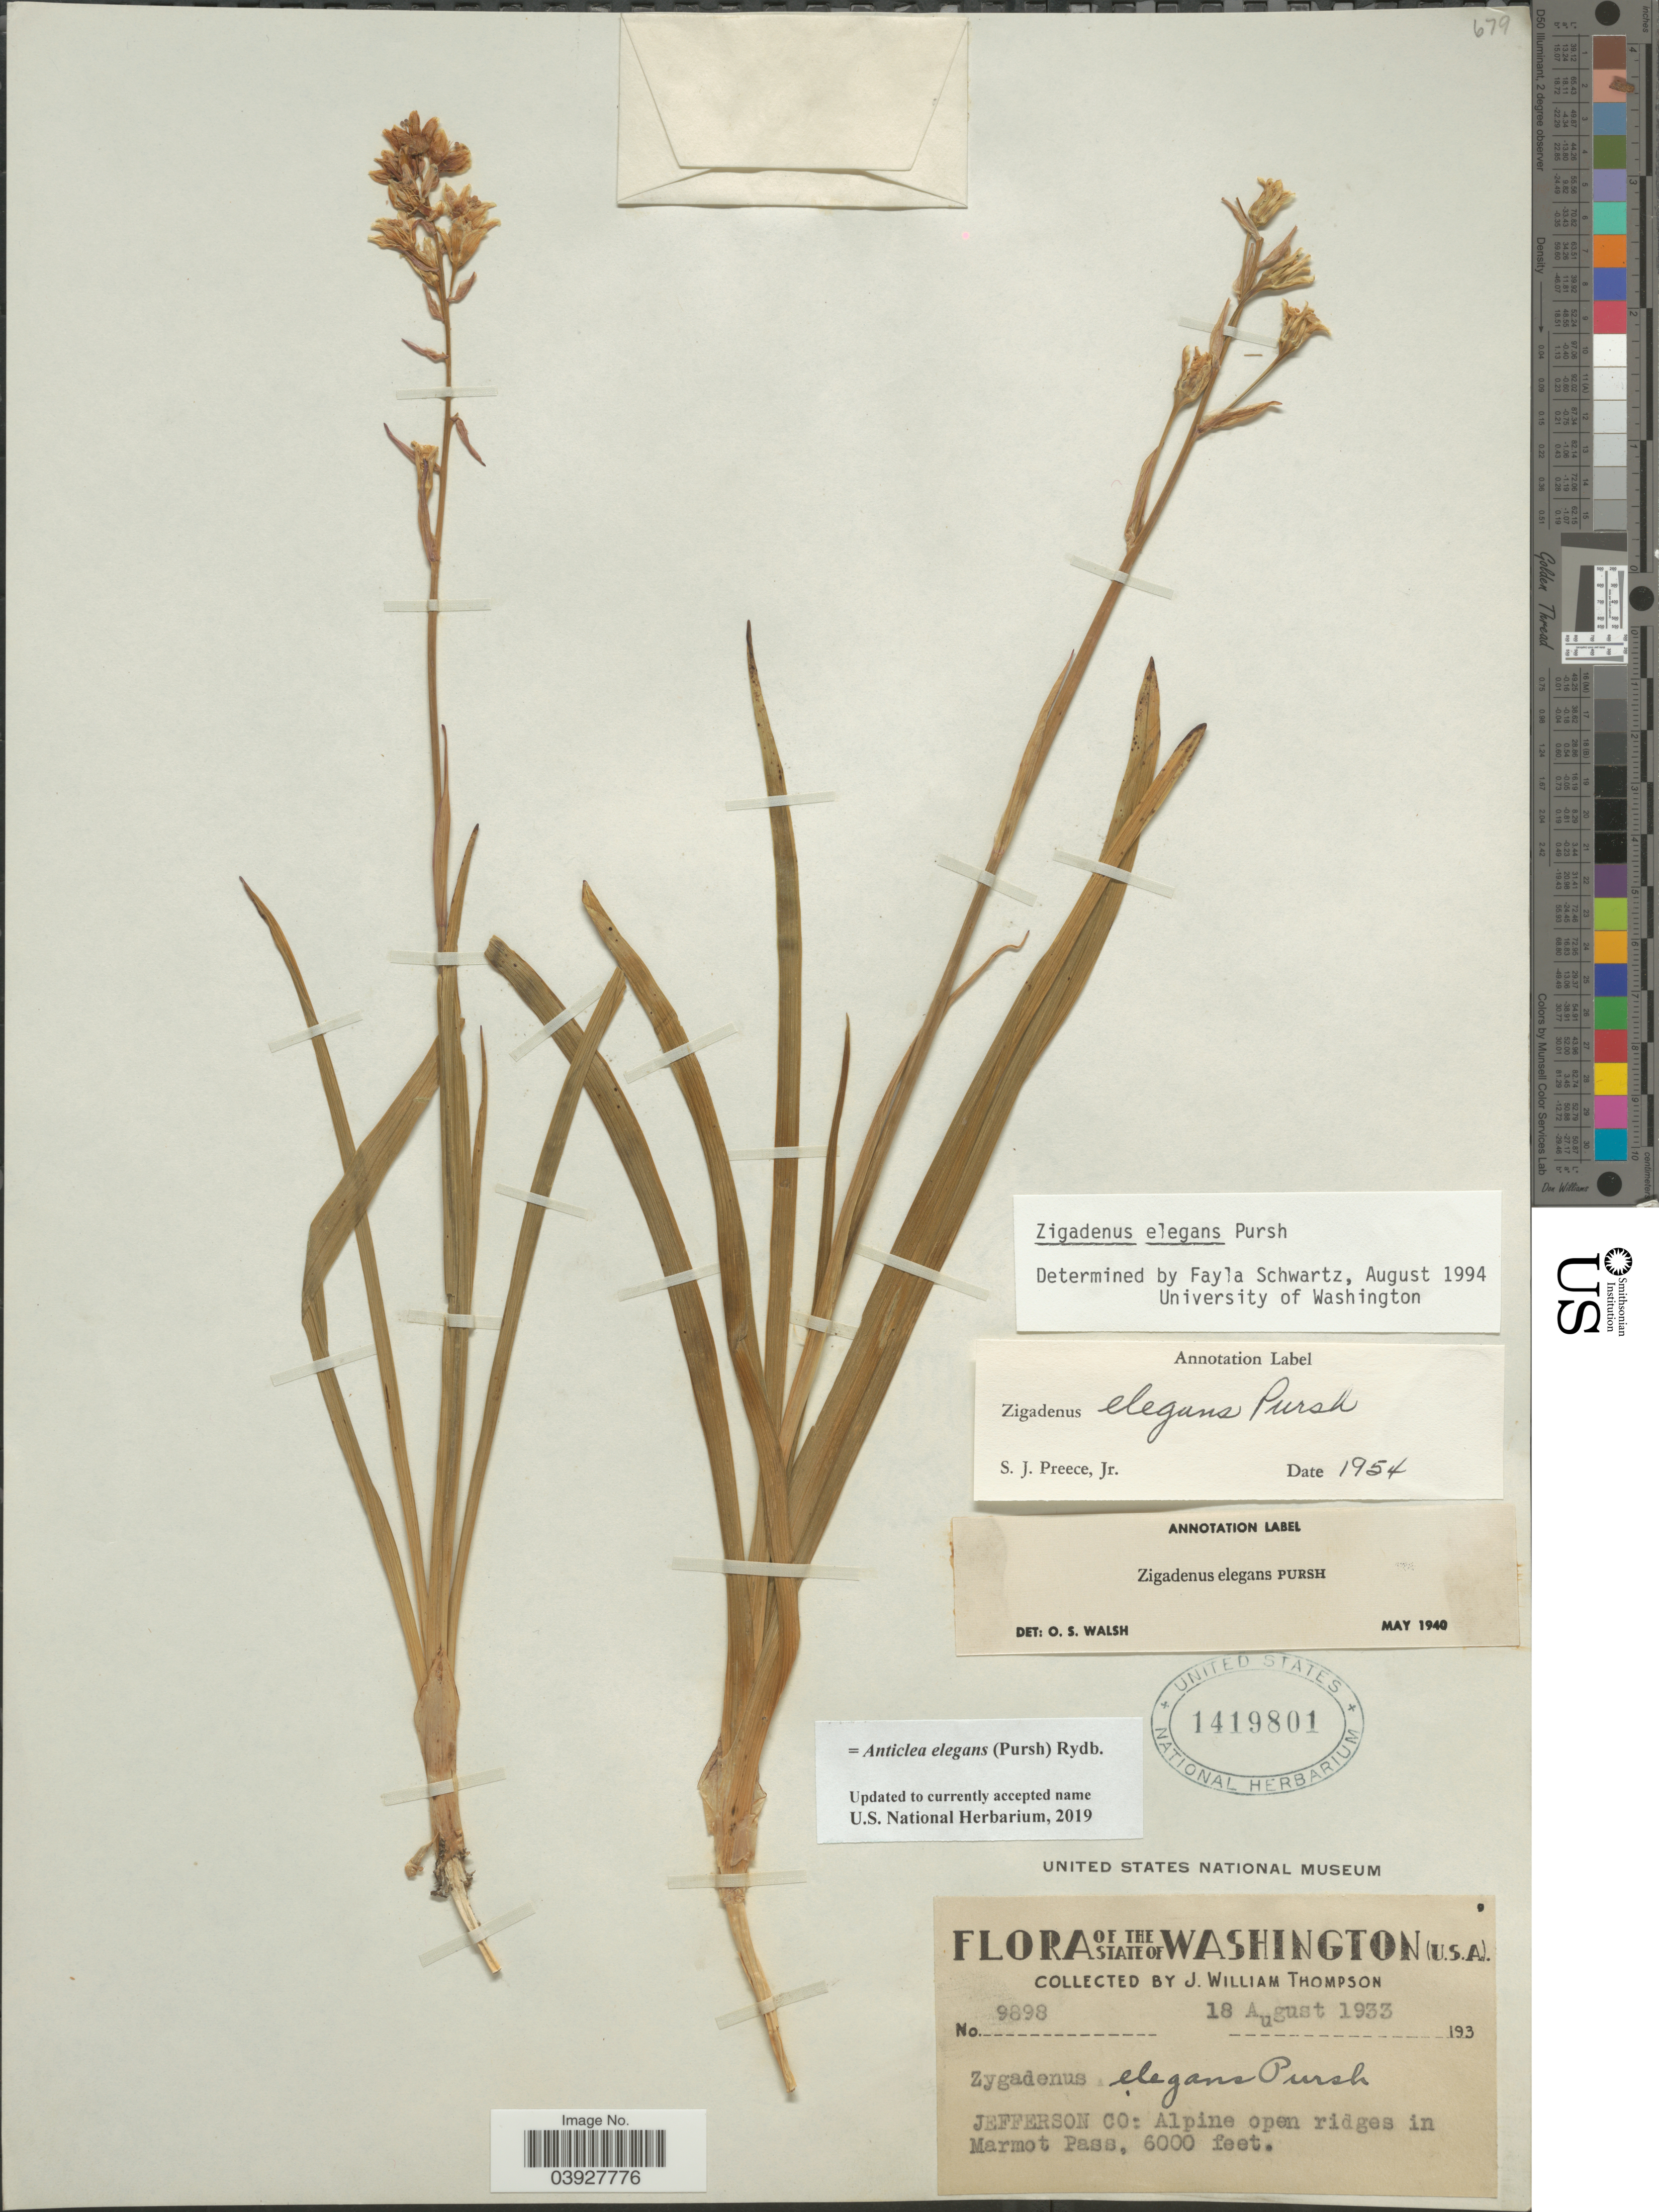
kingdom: Plantae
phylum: Tracheophyta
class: Liliopsida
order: Liliales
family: Melanthiaceae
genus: Anticlea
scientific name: Anticlea elegans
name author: (Pursh) Rydb.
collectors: J. W. Thomson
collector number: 9898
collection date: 1933-08-18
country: United States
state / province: Washington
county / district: Jefferson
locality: Jefferson Co: Alpine open ridges in Marmot Pass.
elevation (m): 1829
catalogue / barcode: US 1419801